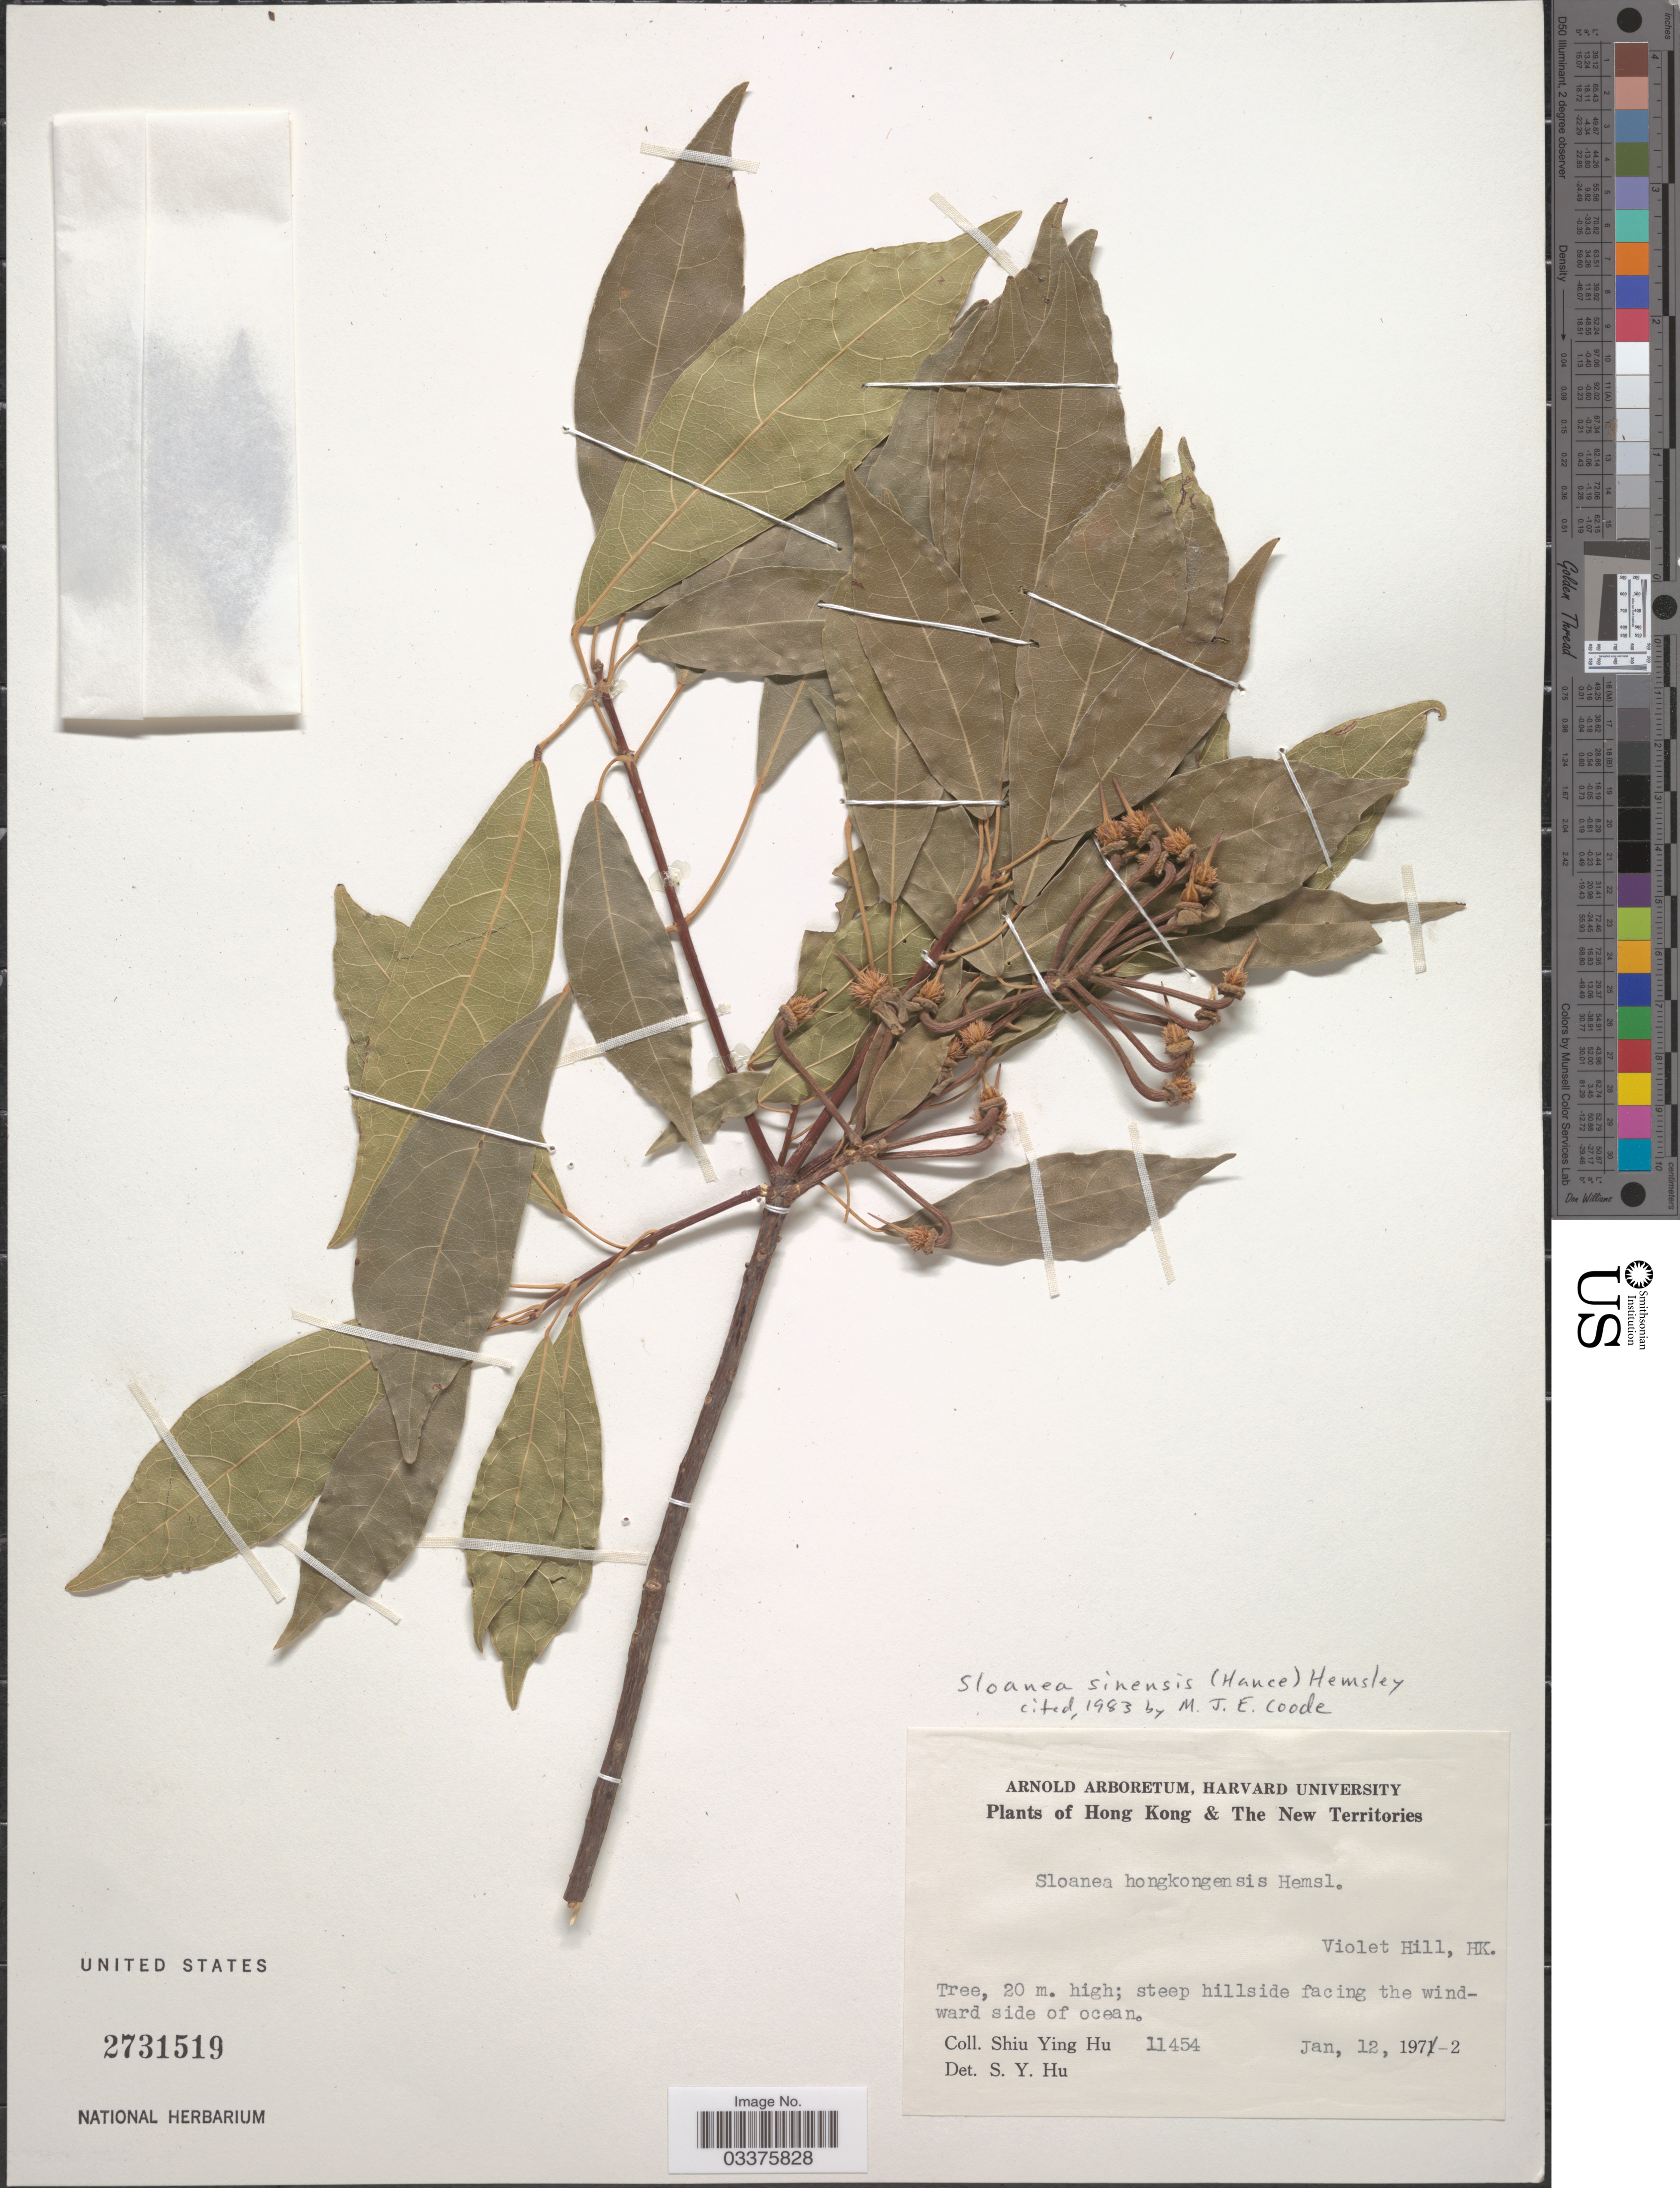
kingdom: Plantae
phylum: Tracheophyta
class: Magnoliopsida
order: Oxalidales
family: Elaeocarpaceae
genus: Sloanea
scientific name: Sloanea sinensis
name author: (Hance) Hu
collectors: S. Y. Hu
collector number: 11454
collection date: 1972-01-12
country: China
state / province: Hong Kong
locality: The New Territories. Violet Hill, HK.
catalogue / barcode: US 2731519